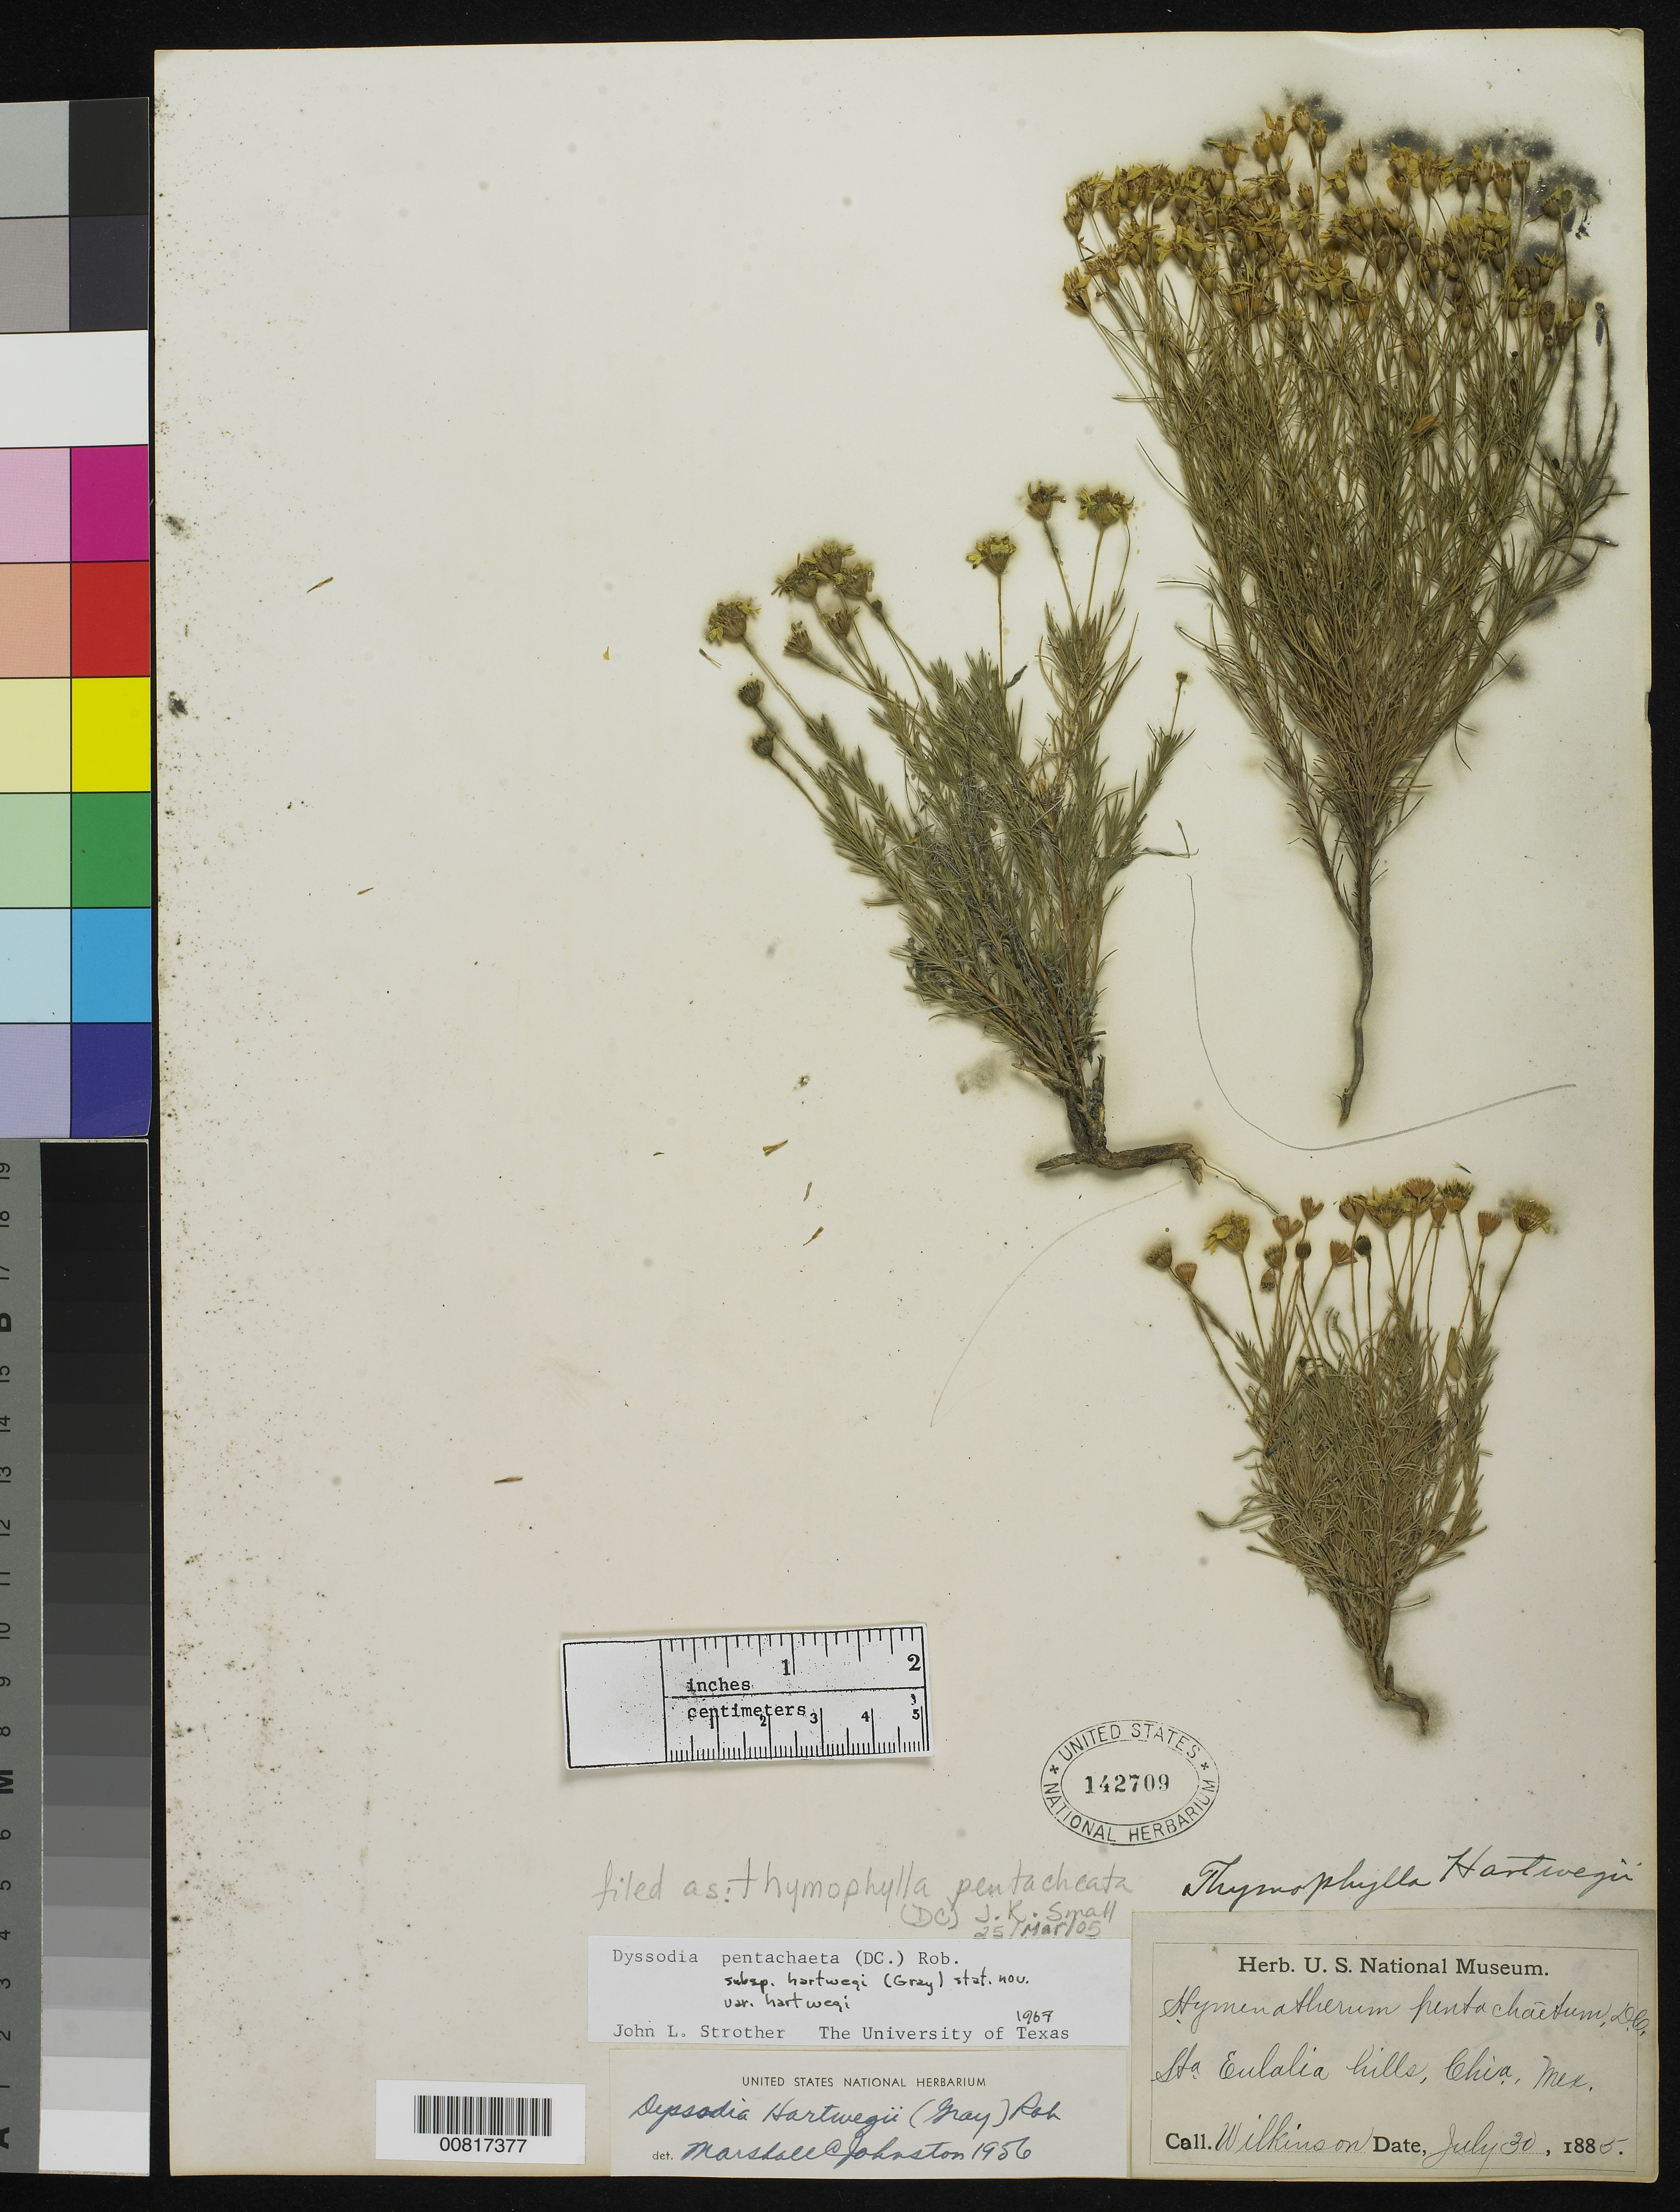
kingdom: Plantae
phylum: Tracheophyta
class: Magnoliopsida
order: Asterales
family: Asteraceae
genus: Thymophylla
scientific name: Thymophylla pentachaeta var. hartwegii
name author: (A. Gray) Strother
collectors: E. Wilkinson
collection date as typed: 30 Jul 1885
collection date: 1885-07-30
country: Mexico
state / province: Chihuahua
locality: Sta. Eulalia hills, Chihuahua.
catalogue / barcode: US 142709